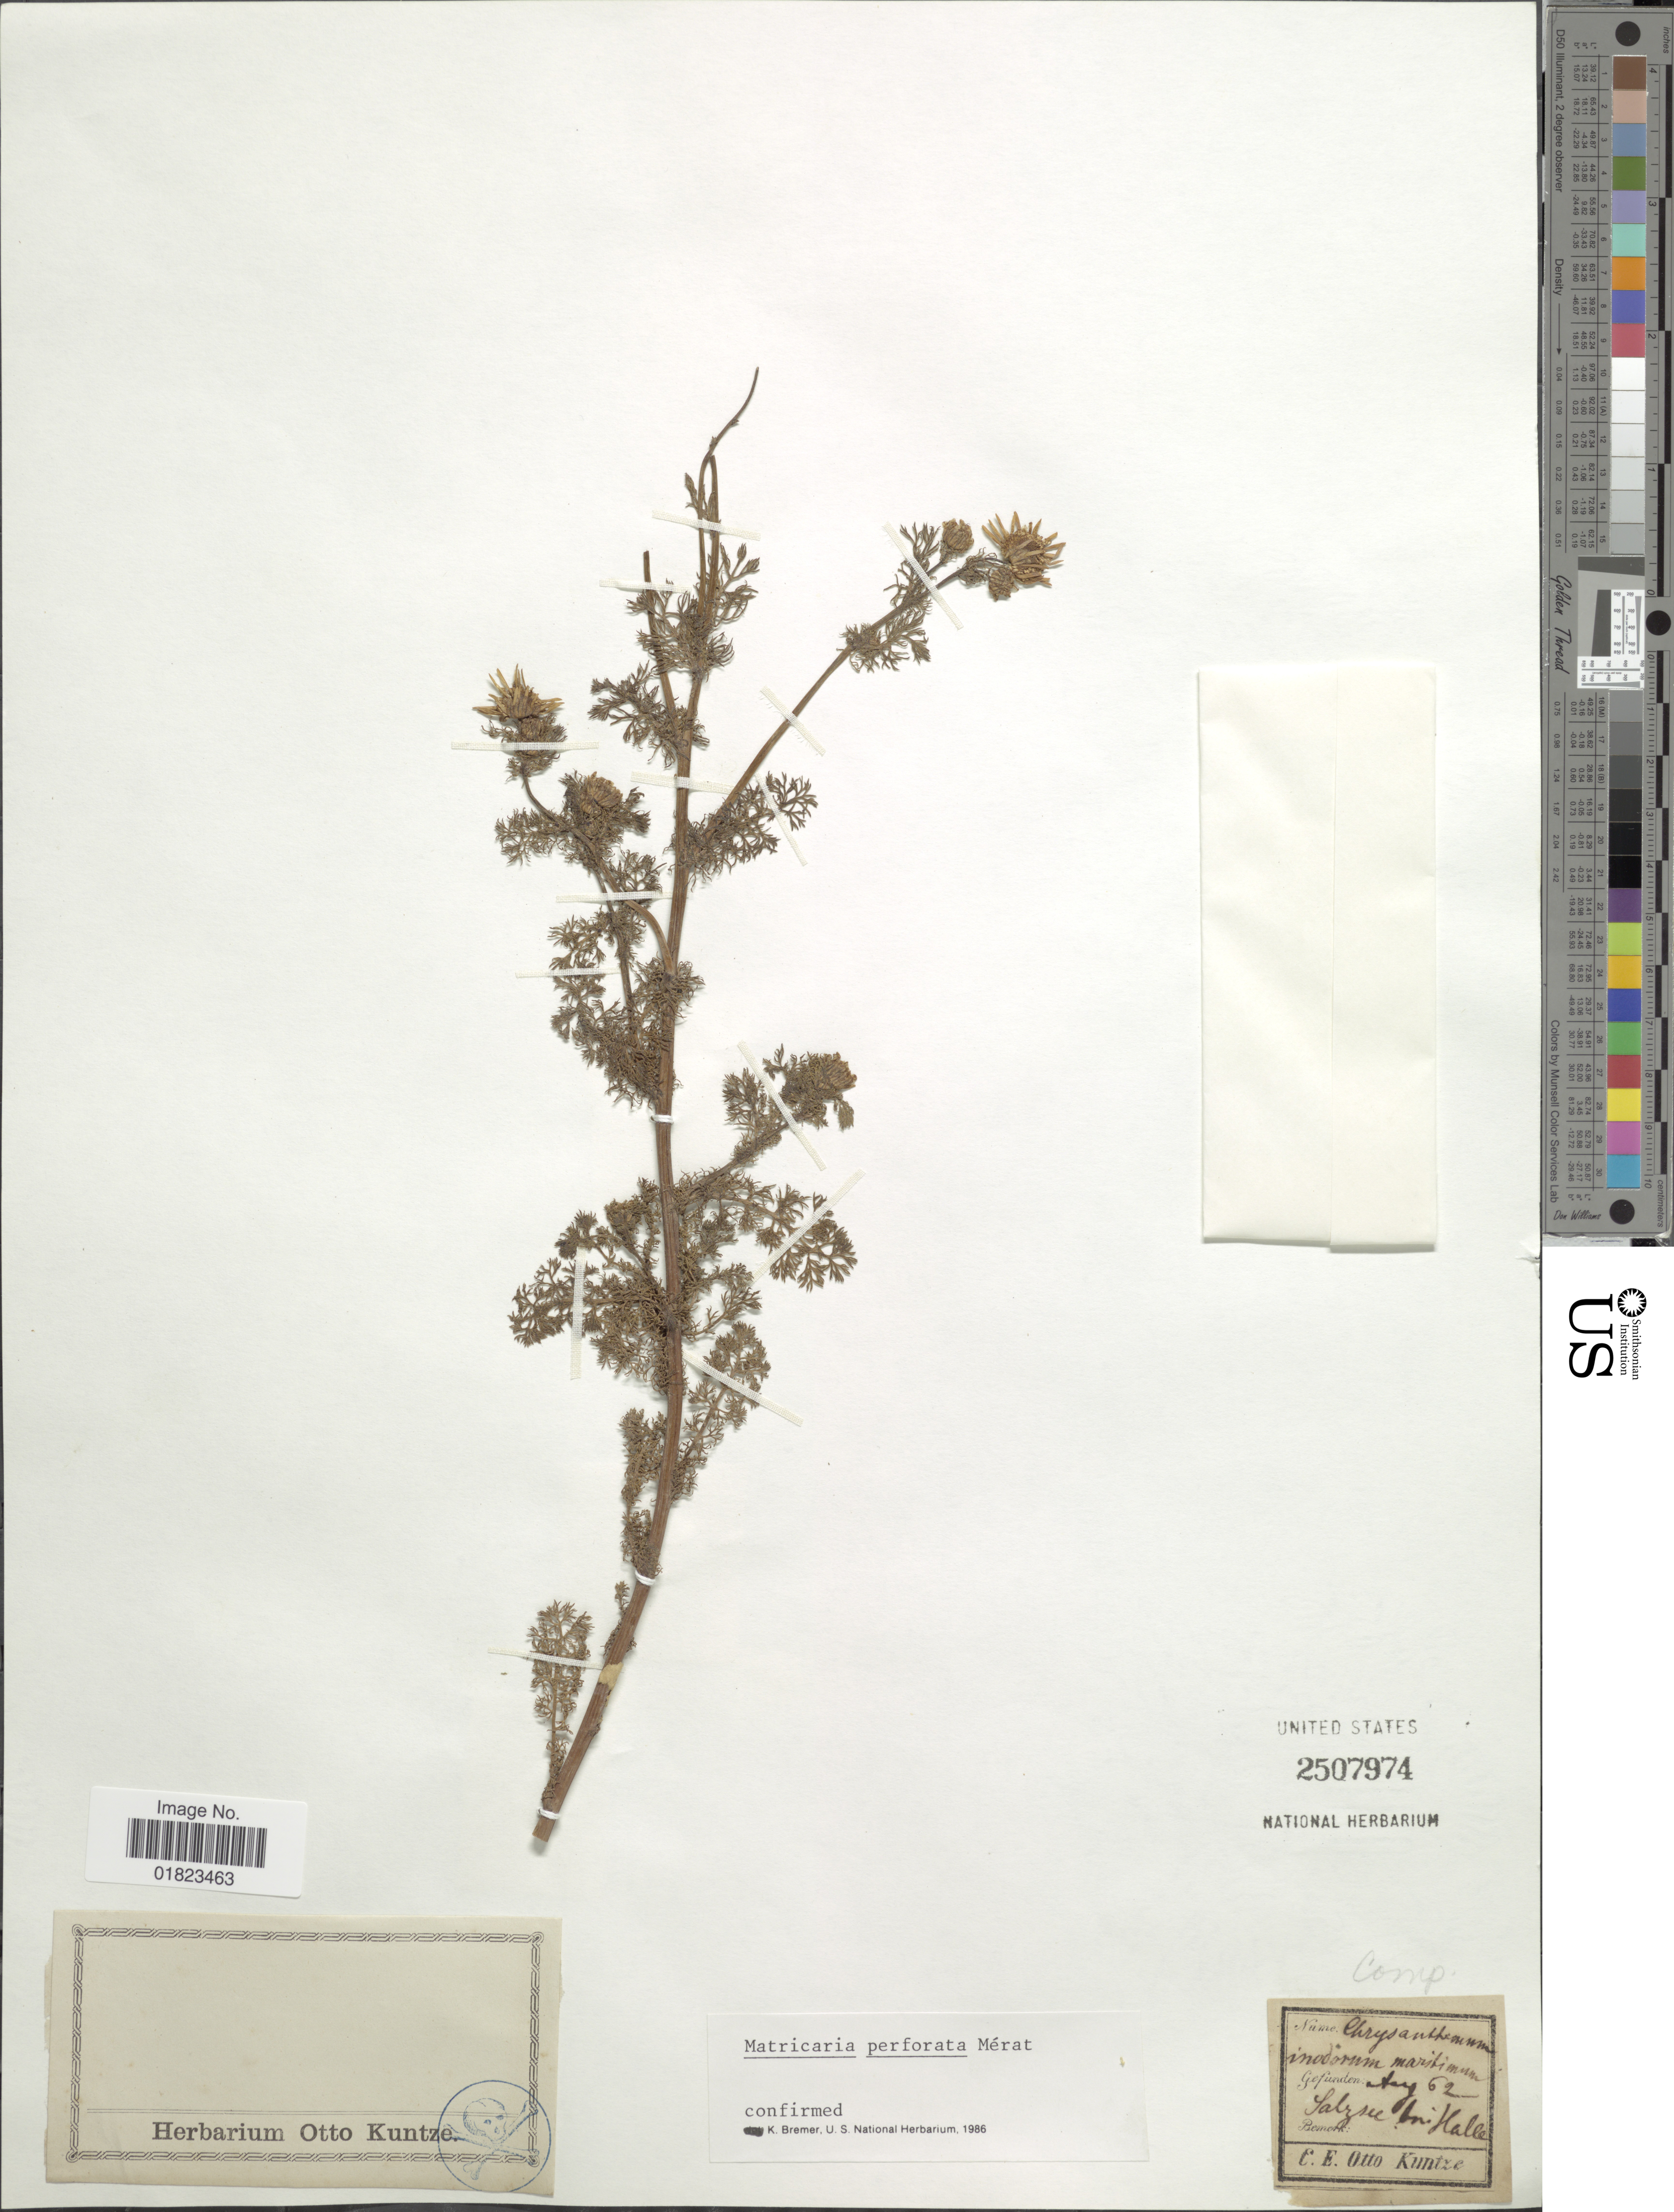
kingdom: Plantae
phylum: Tracheophyta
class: Magnoliopsida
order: Asterales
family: Asteraceae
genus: Tripleurospermum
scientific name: Tripleurospermum perforatum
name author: (Mérat) Laínz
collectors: C.E.O. Kuntze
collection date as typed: Transcribed d/m/y: /8/62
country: Germany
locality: Salzsee bei Halle.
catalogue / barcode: US 2507974